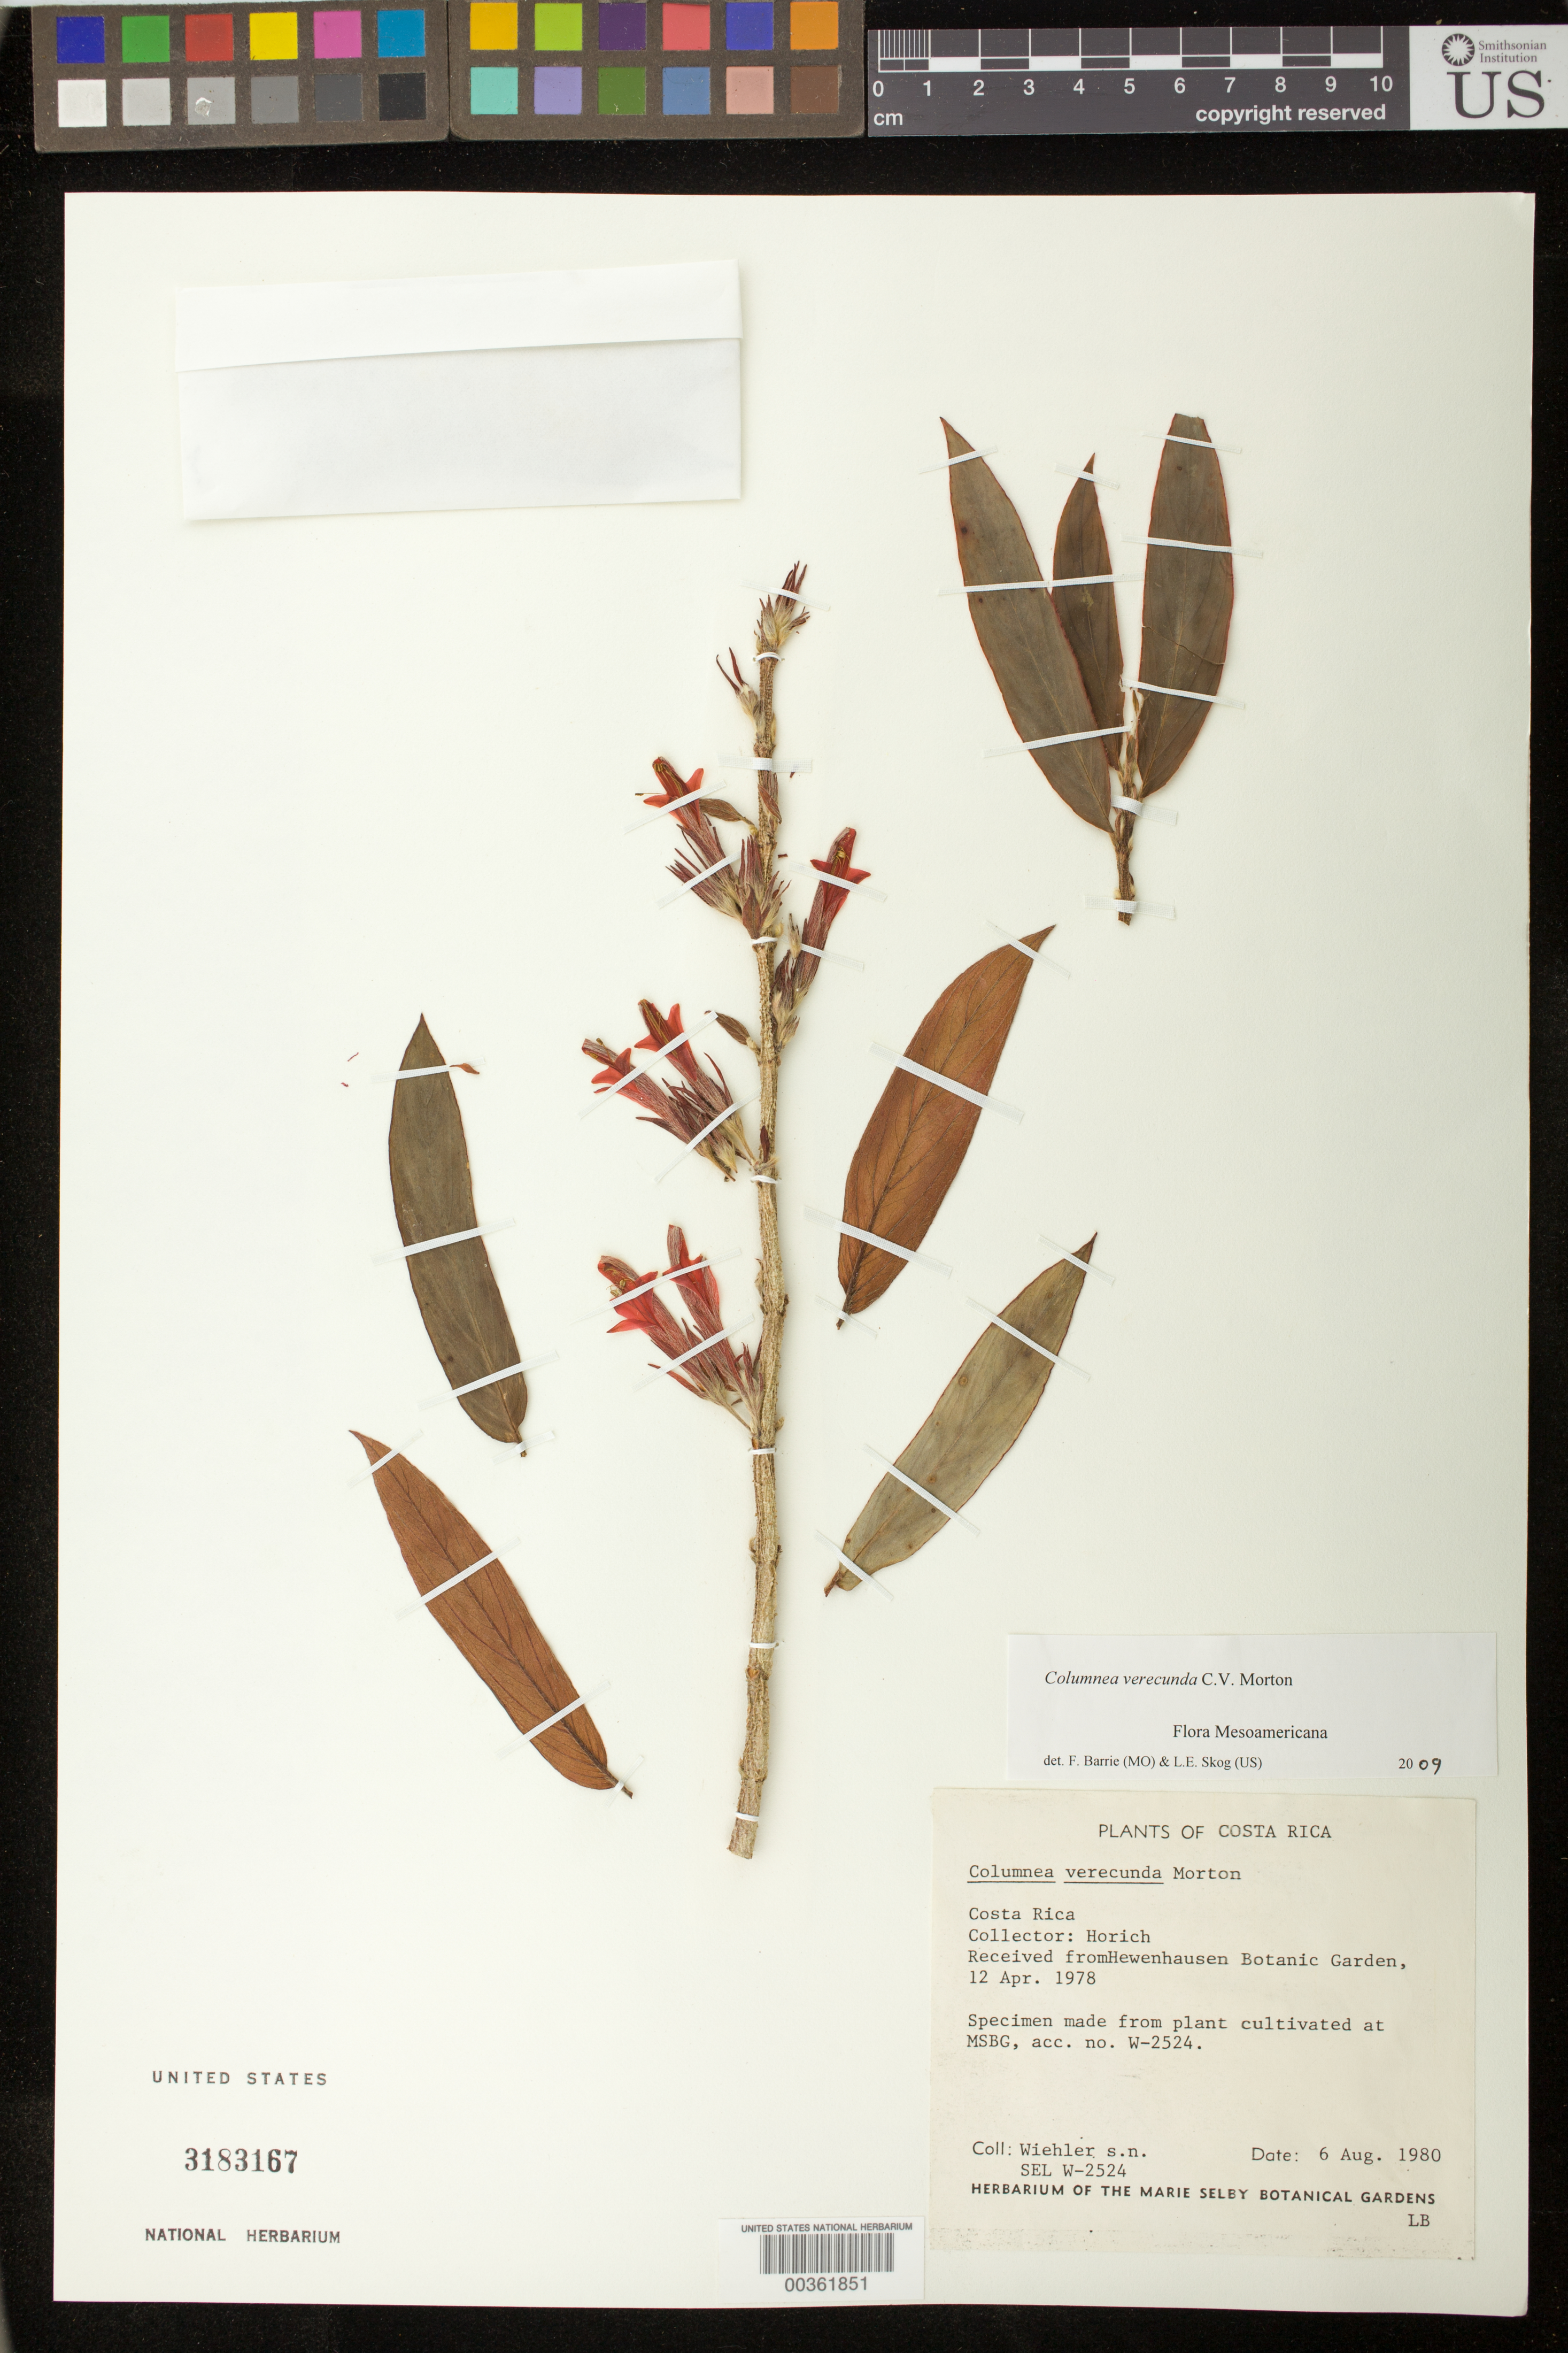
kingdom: Plantae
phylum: Tracheophyta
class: Magnoliopsida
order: Lamiales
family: Gesneriaceae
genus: Columnea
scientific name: Columnea verecunda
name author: C.V. Morton in Standl.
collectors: H. J. Wiehler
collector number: s.n. [W-2524]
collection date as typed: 6 Aug 1980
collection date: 1980-08-06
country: United States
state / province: Florida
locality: Cultivated in Marie Selby Botanical Gardens greenhouses.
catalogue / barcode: US 3183167